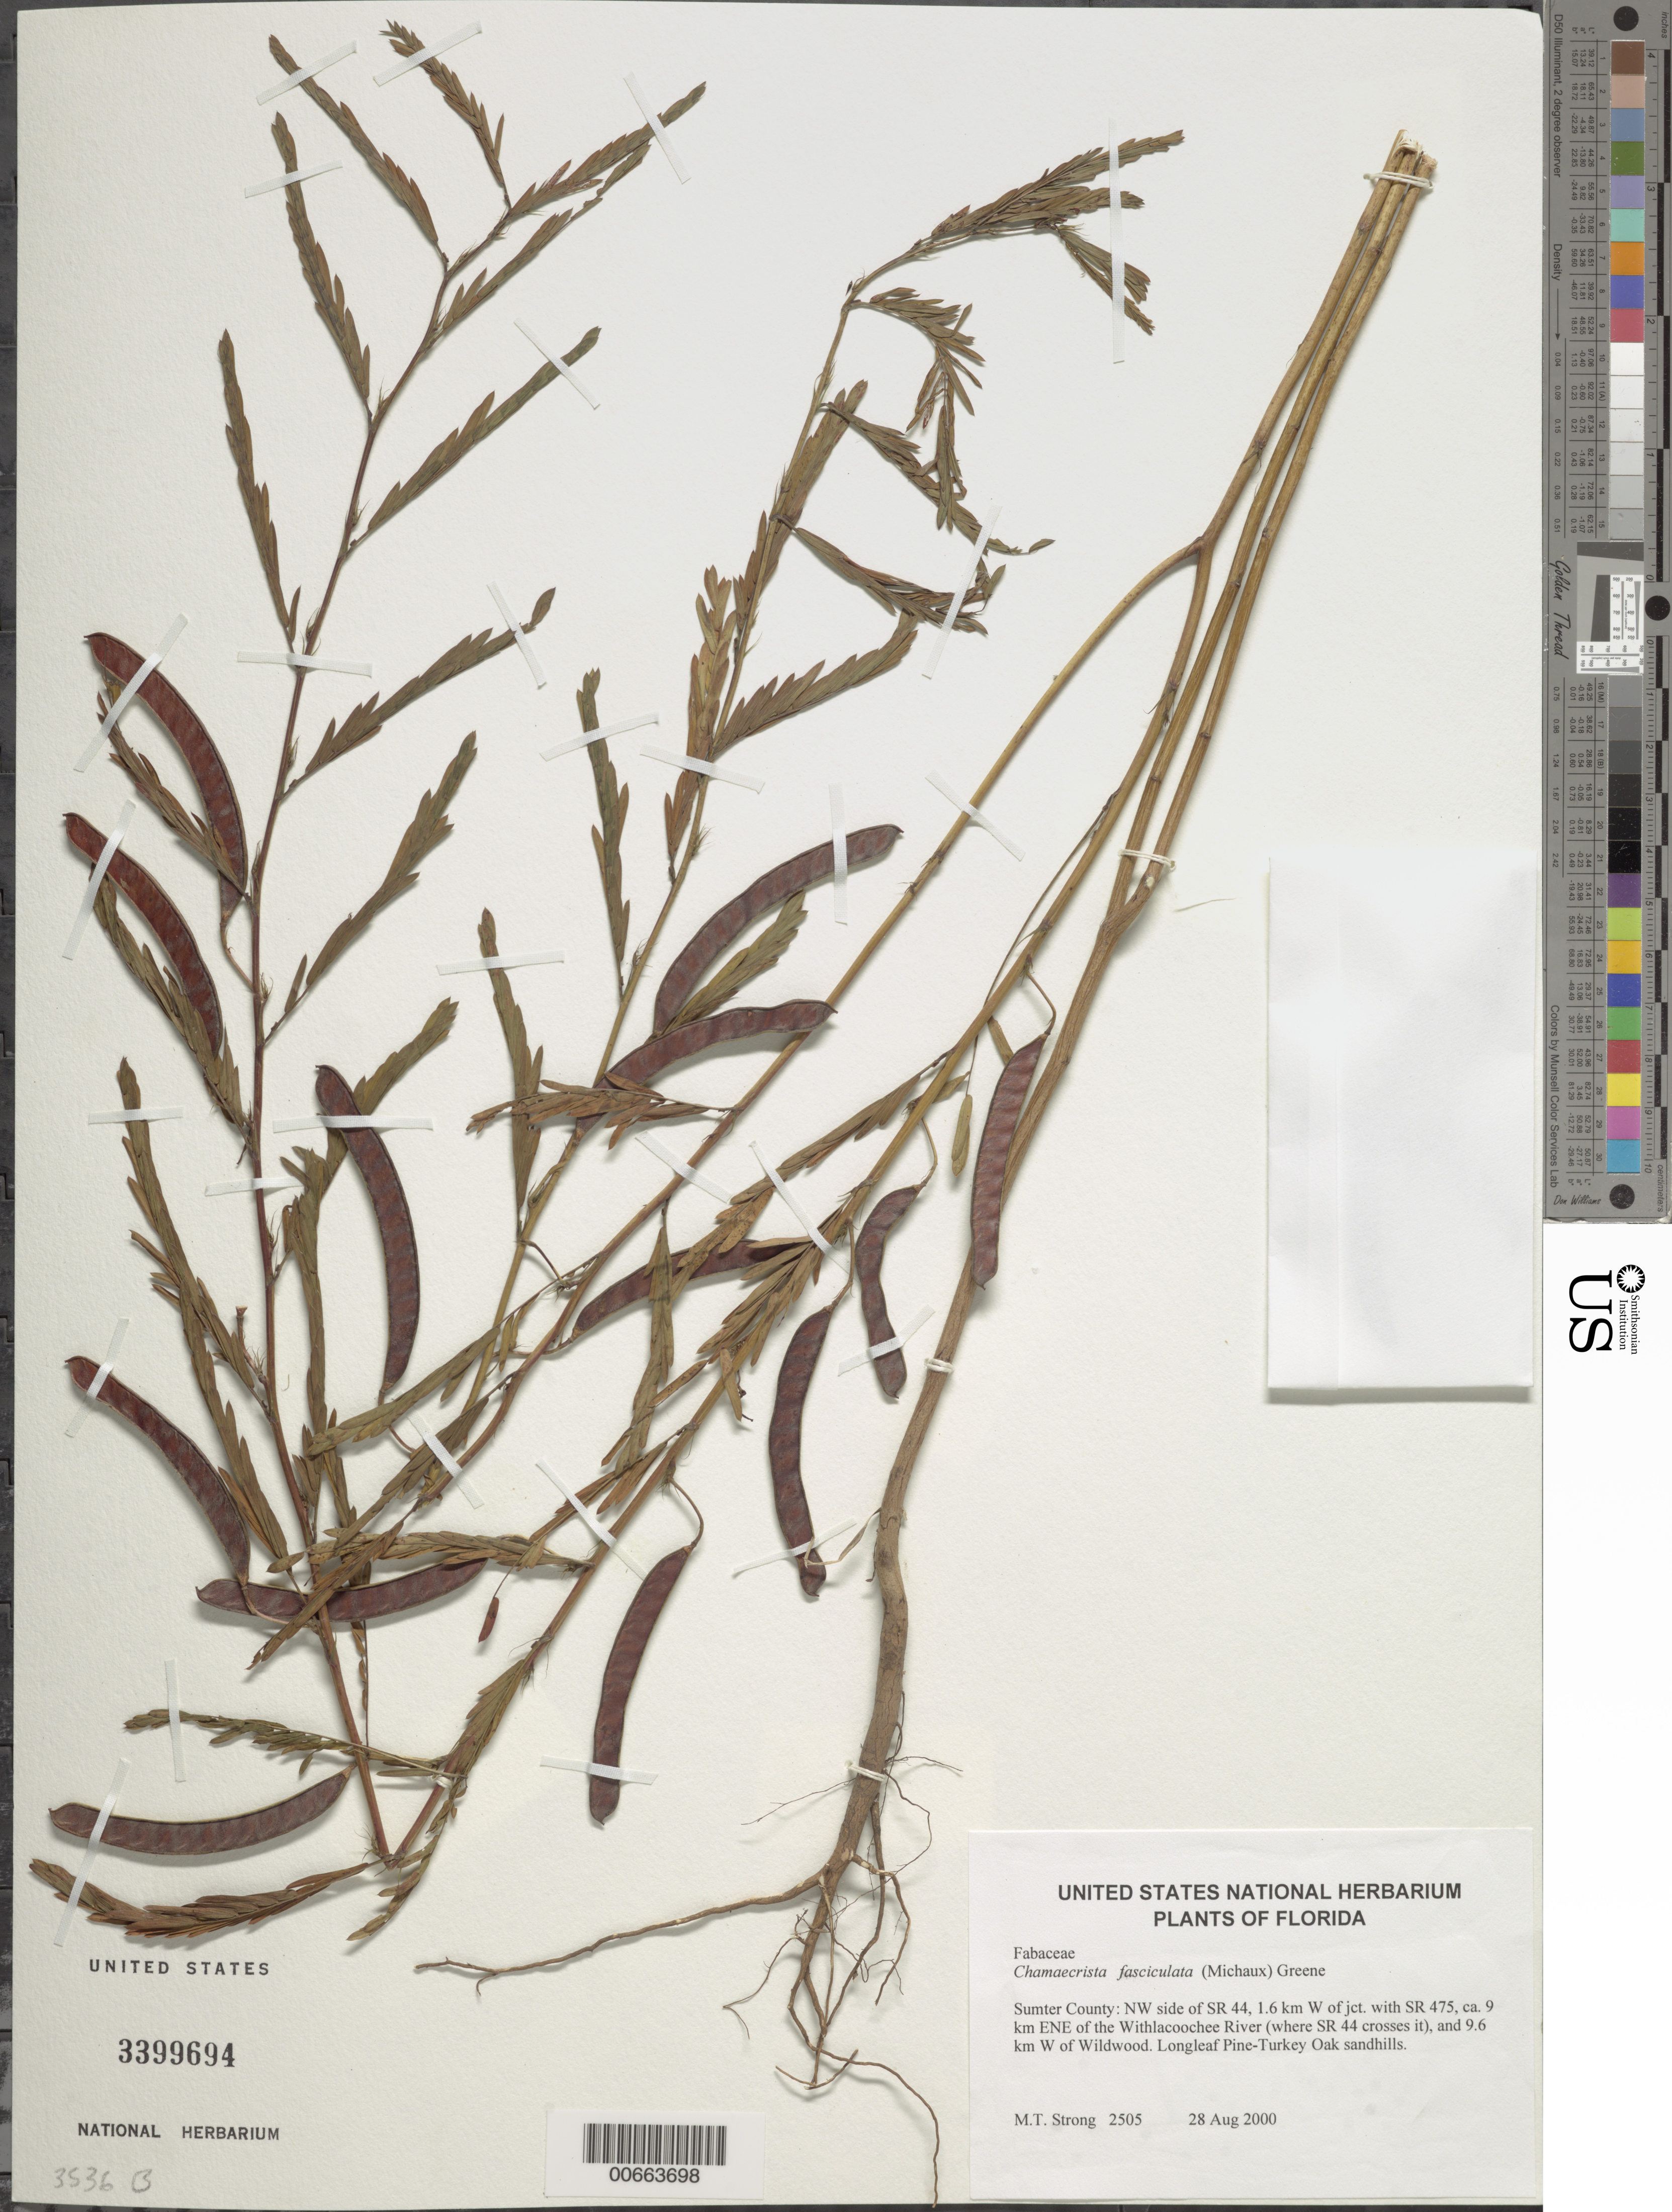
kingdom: Plantae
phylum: Tracheophyta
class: Magnoliopsida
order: Fabales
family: Fabaceae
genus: Chamaecrista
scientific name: Chamaecrista fasciculata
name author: (Michx.) Greene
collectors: M. T. Strong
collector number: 2505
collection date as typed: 28 Aug 2000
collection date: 2000-08-28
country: United States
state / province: Florida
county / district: Sumter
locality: NW side of SR 44, 1.6 km W of jct. with SR 475, ca. 9 km ENE of the Withlacoochee River (where SR 44 crosses it), and 9.6 km W of Wildwood.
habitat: Longleaf Pine-Turkey Oak sandhills.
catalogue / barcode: US 3399694